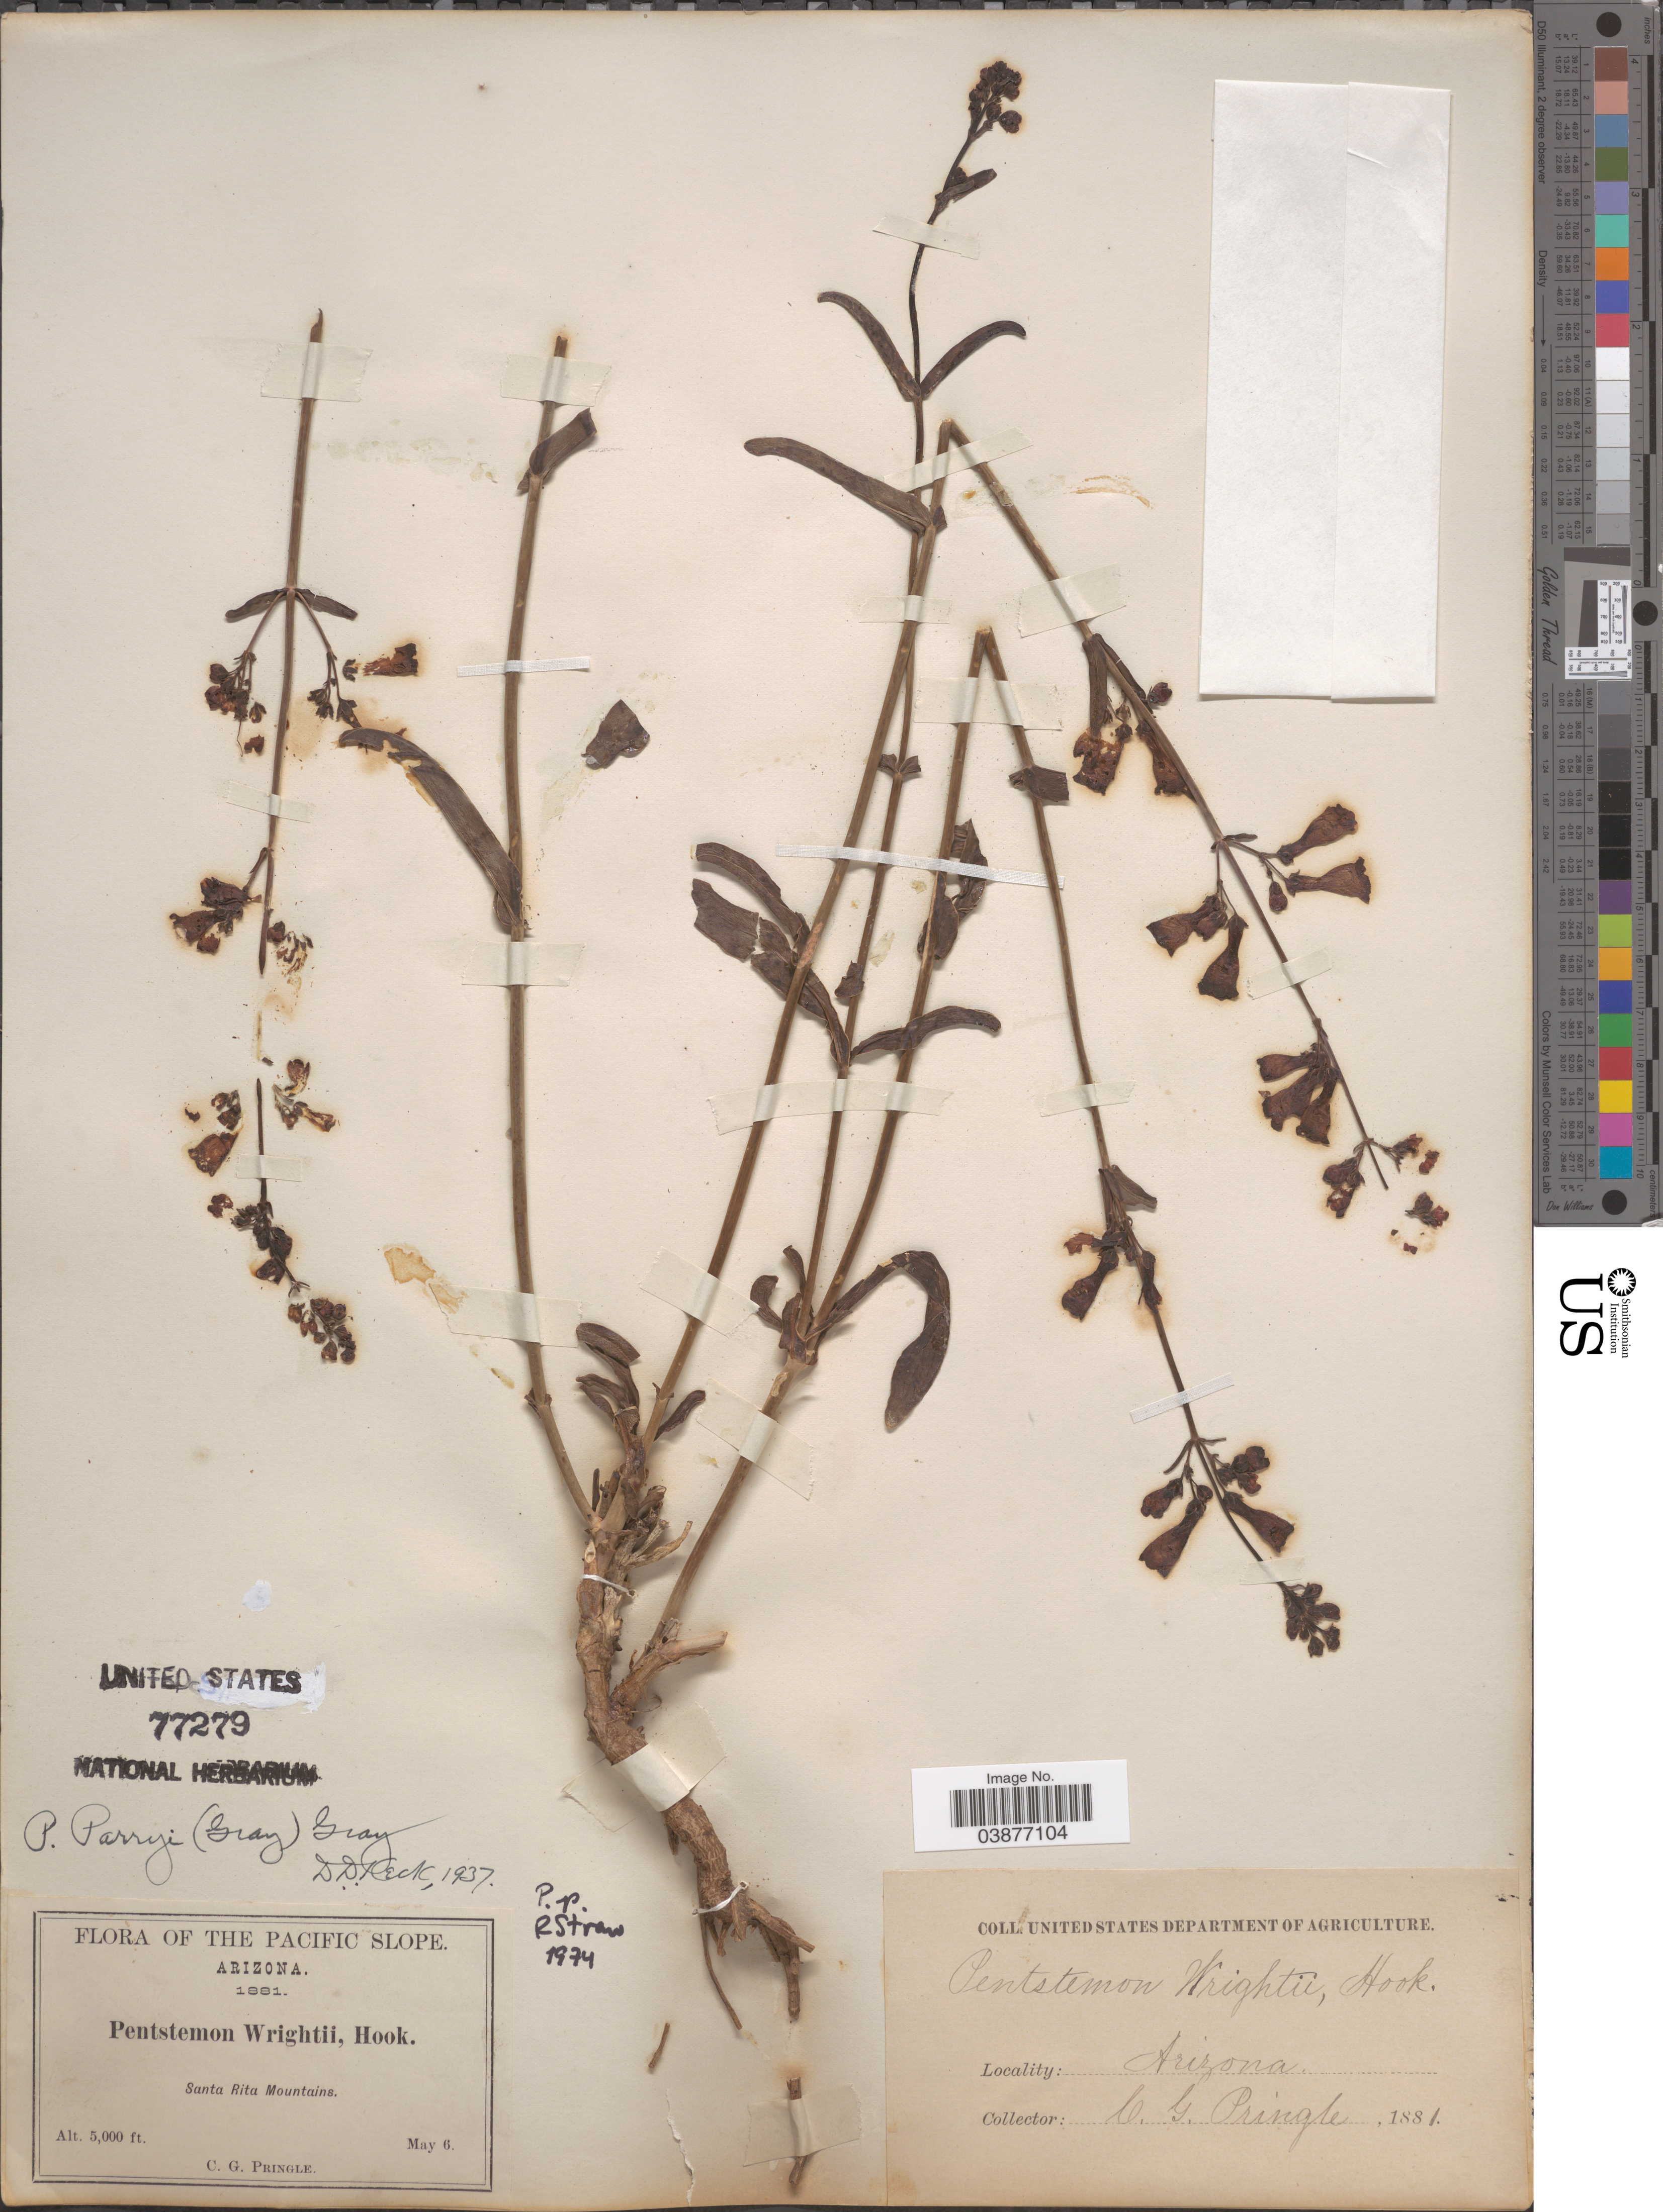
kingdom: Plantae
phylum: Tracheophyta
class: Magnoliopsida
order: Lamiales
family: Plantaginaceae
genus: Penstemon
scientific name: Penstemon parryi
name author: A. Gray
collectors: C. G. Pringle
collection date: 1881-05-06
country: United States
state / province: Arizona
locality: The Pacific Slope. Santa Rita Mountains.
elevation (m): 1524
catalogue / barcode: US 77279